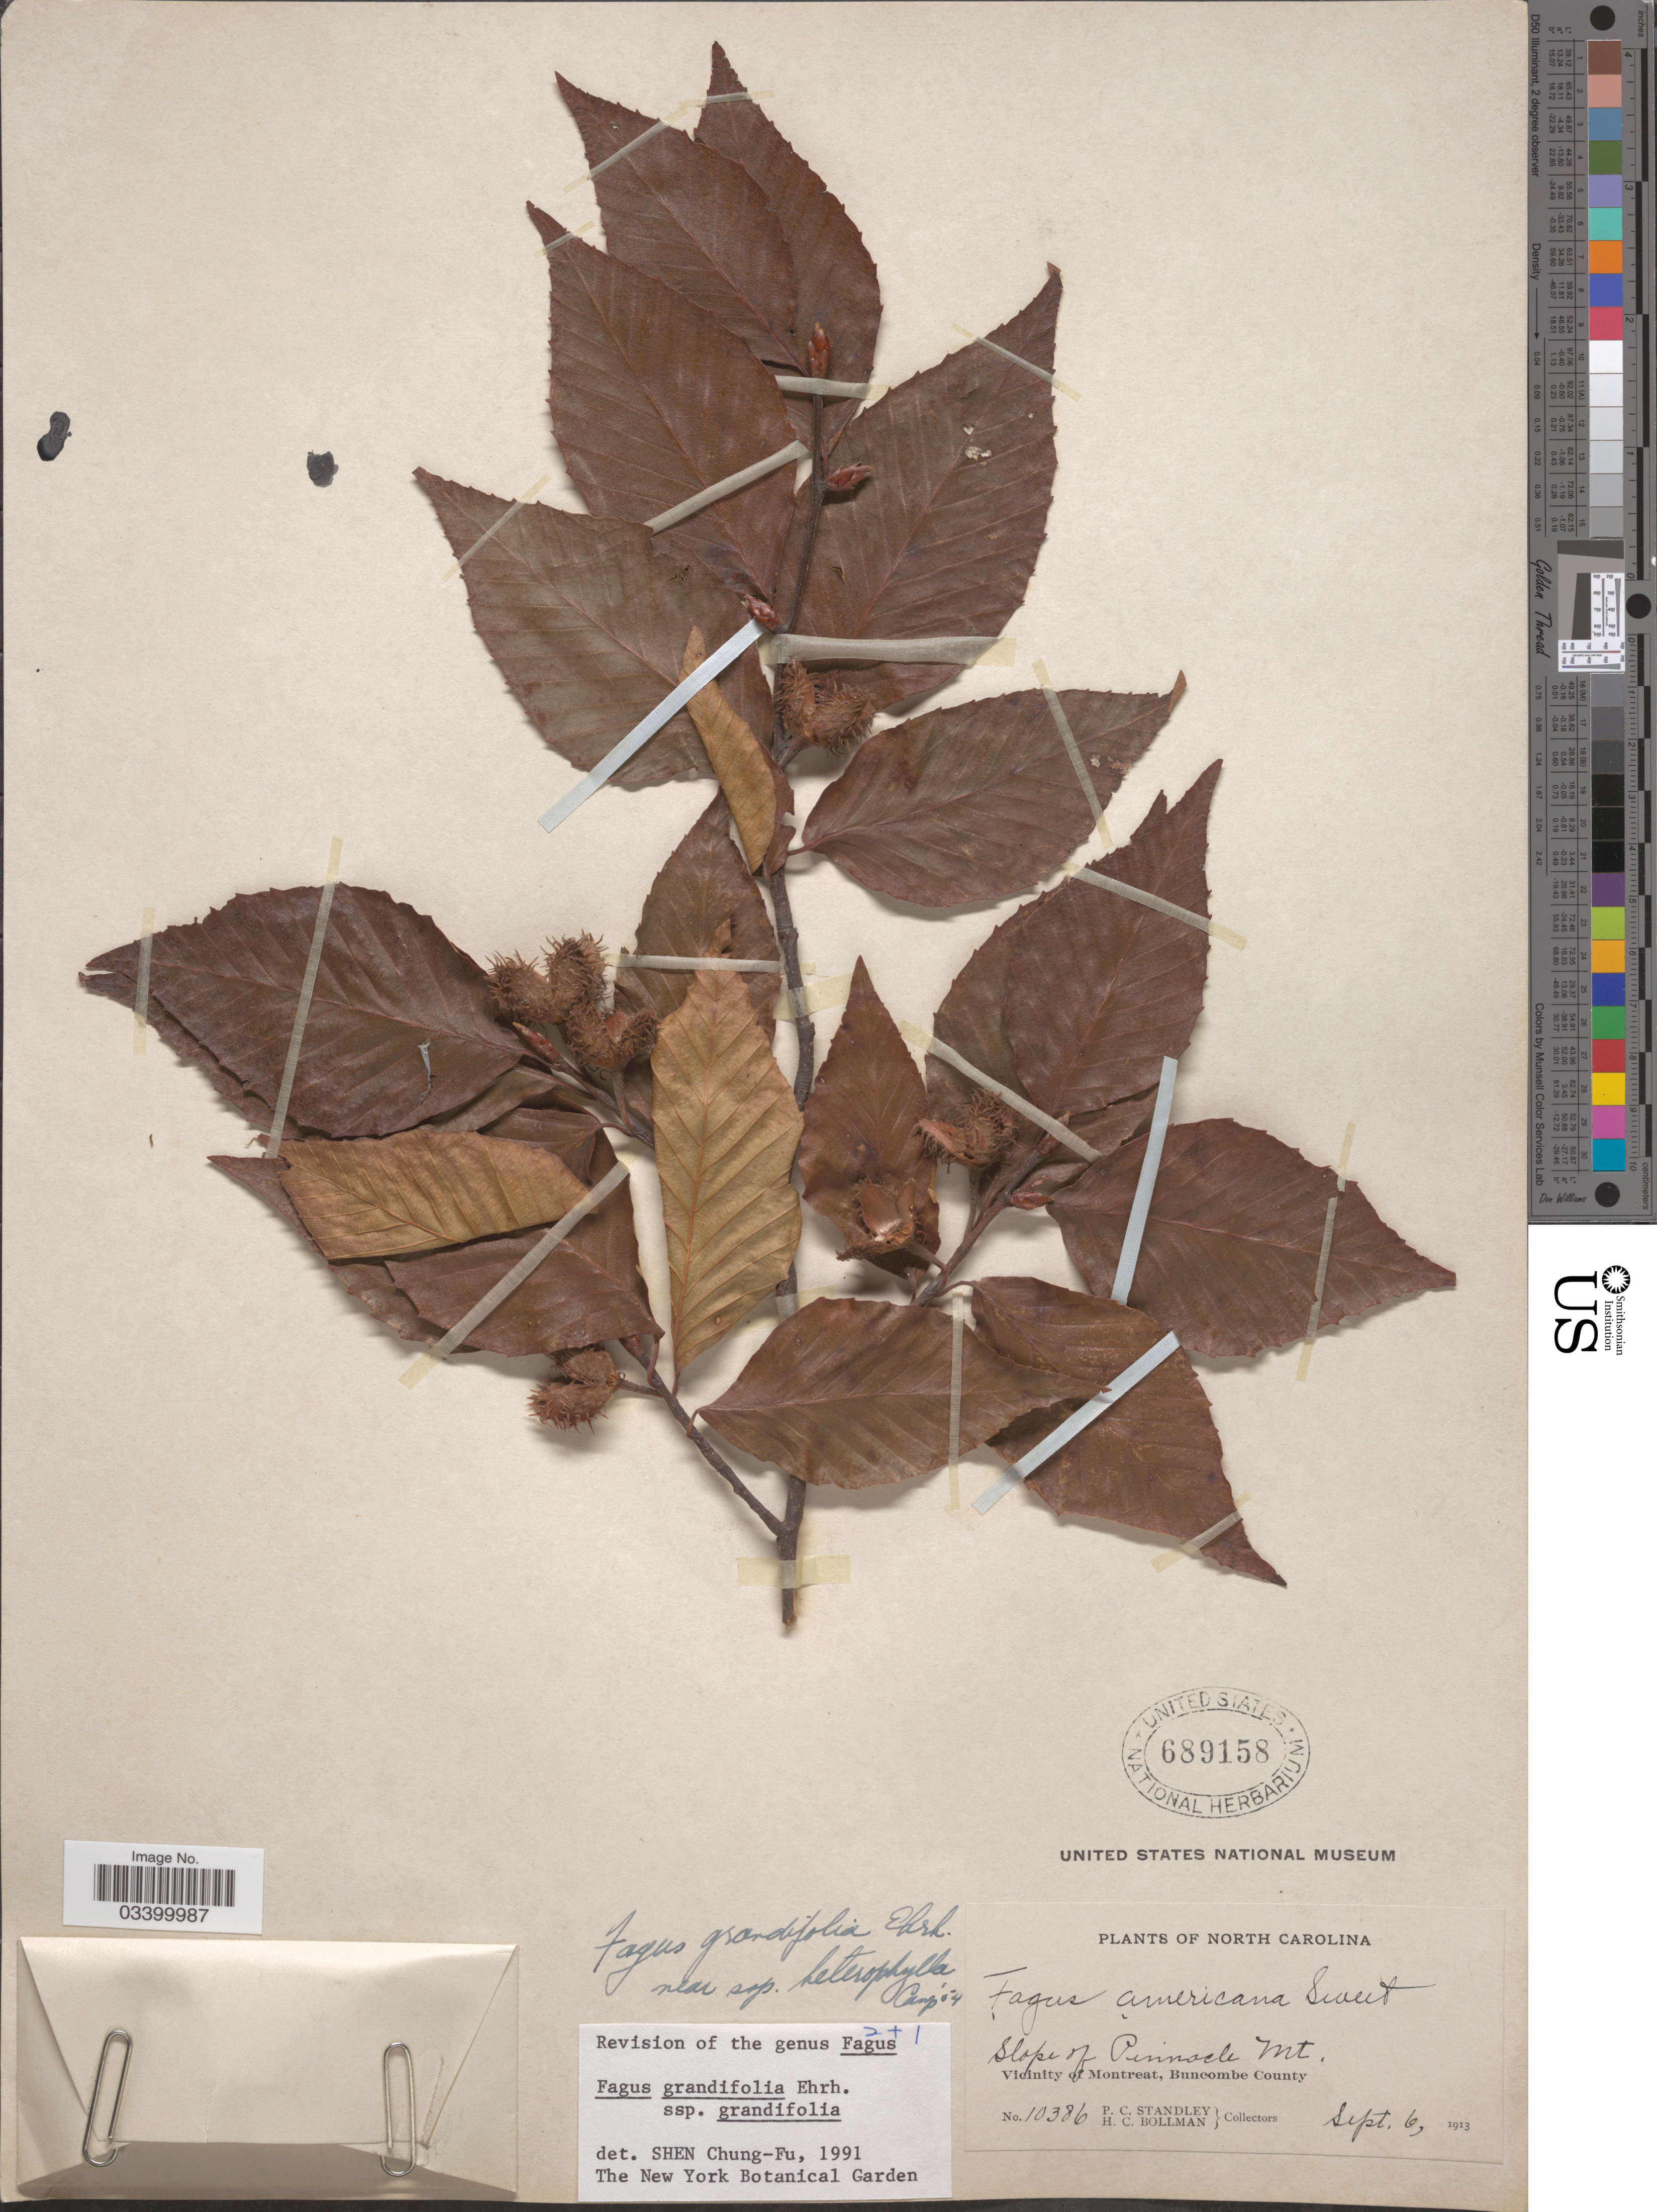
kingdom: Plantae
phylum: Tracheophyta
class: Magnoliopsida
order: Fagales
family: Fagaceae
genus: Fagus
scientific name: Fagus grandifolia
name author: Ehrh.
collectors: P. C. Standley & H. C. Bollman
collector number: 10386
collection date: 1913-09-06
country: United States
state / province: North Carolina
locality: Slope of Pinnocle Mt. Vicinity of Montreat, Buncombe County.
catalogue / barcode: US 689158